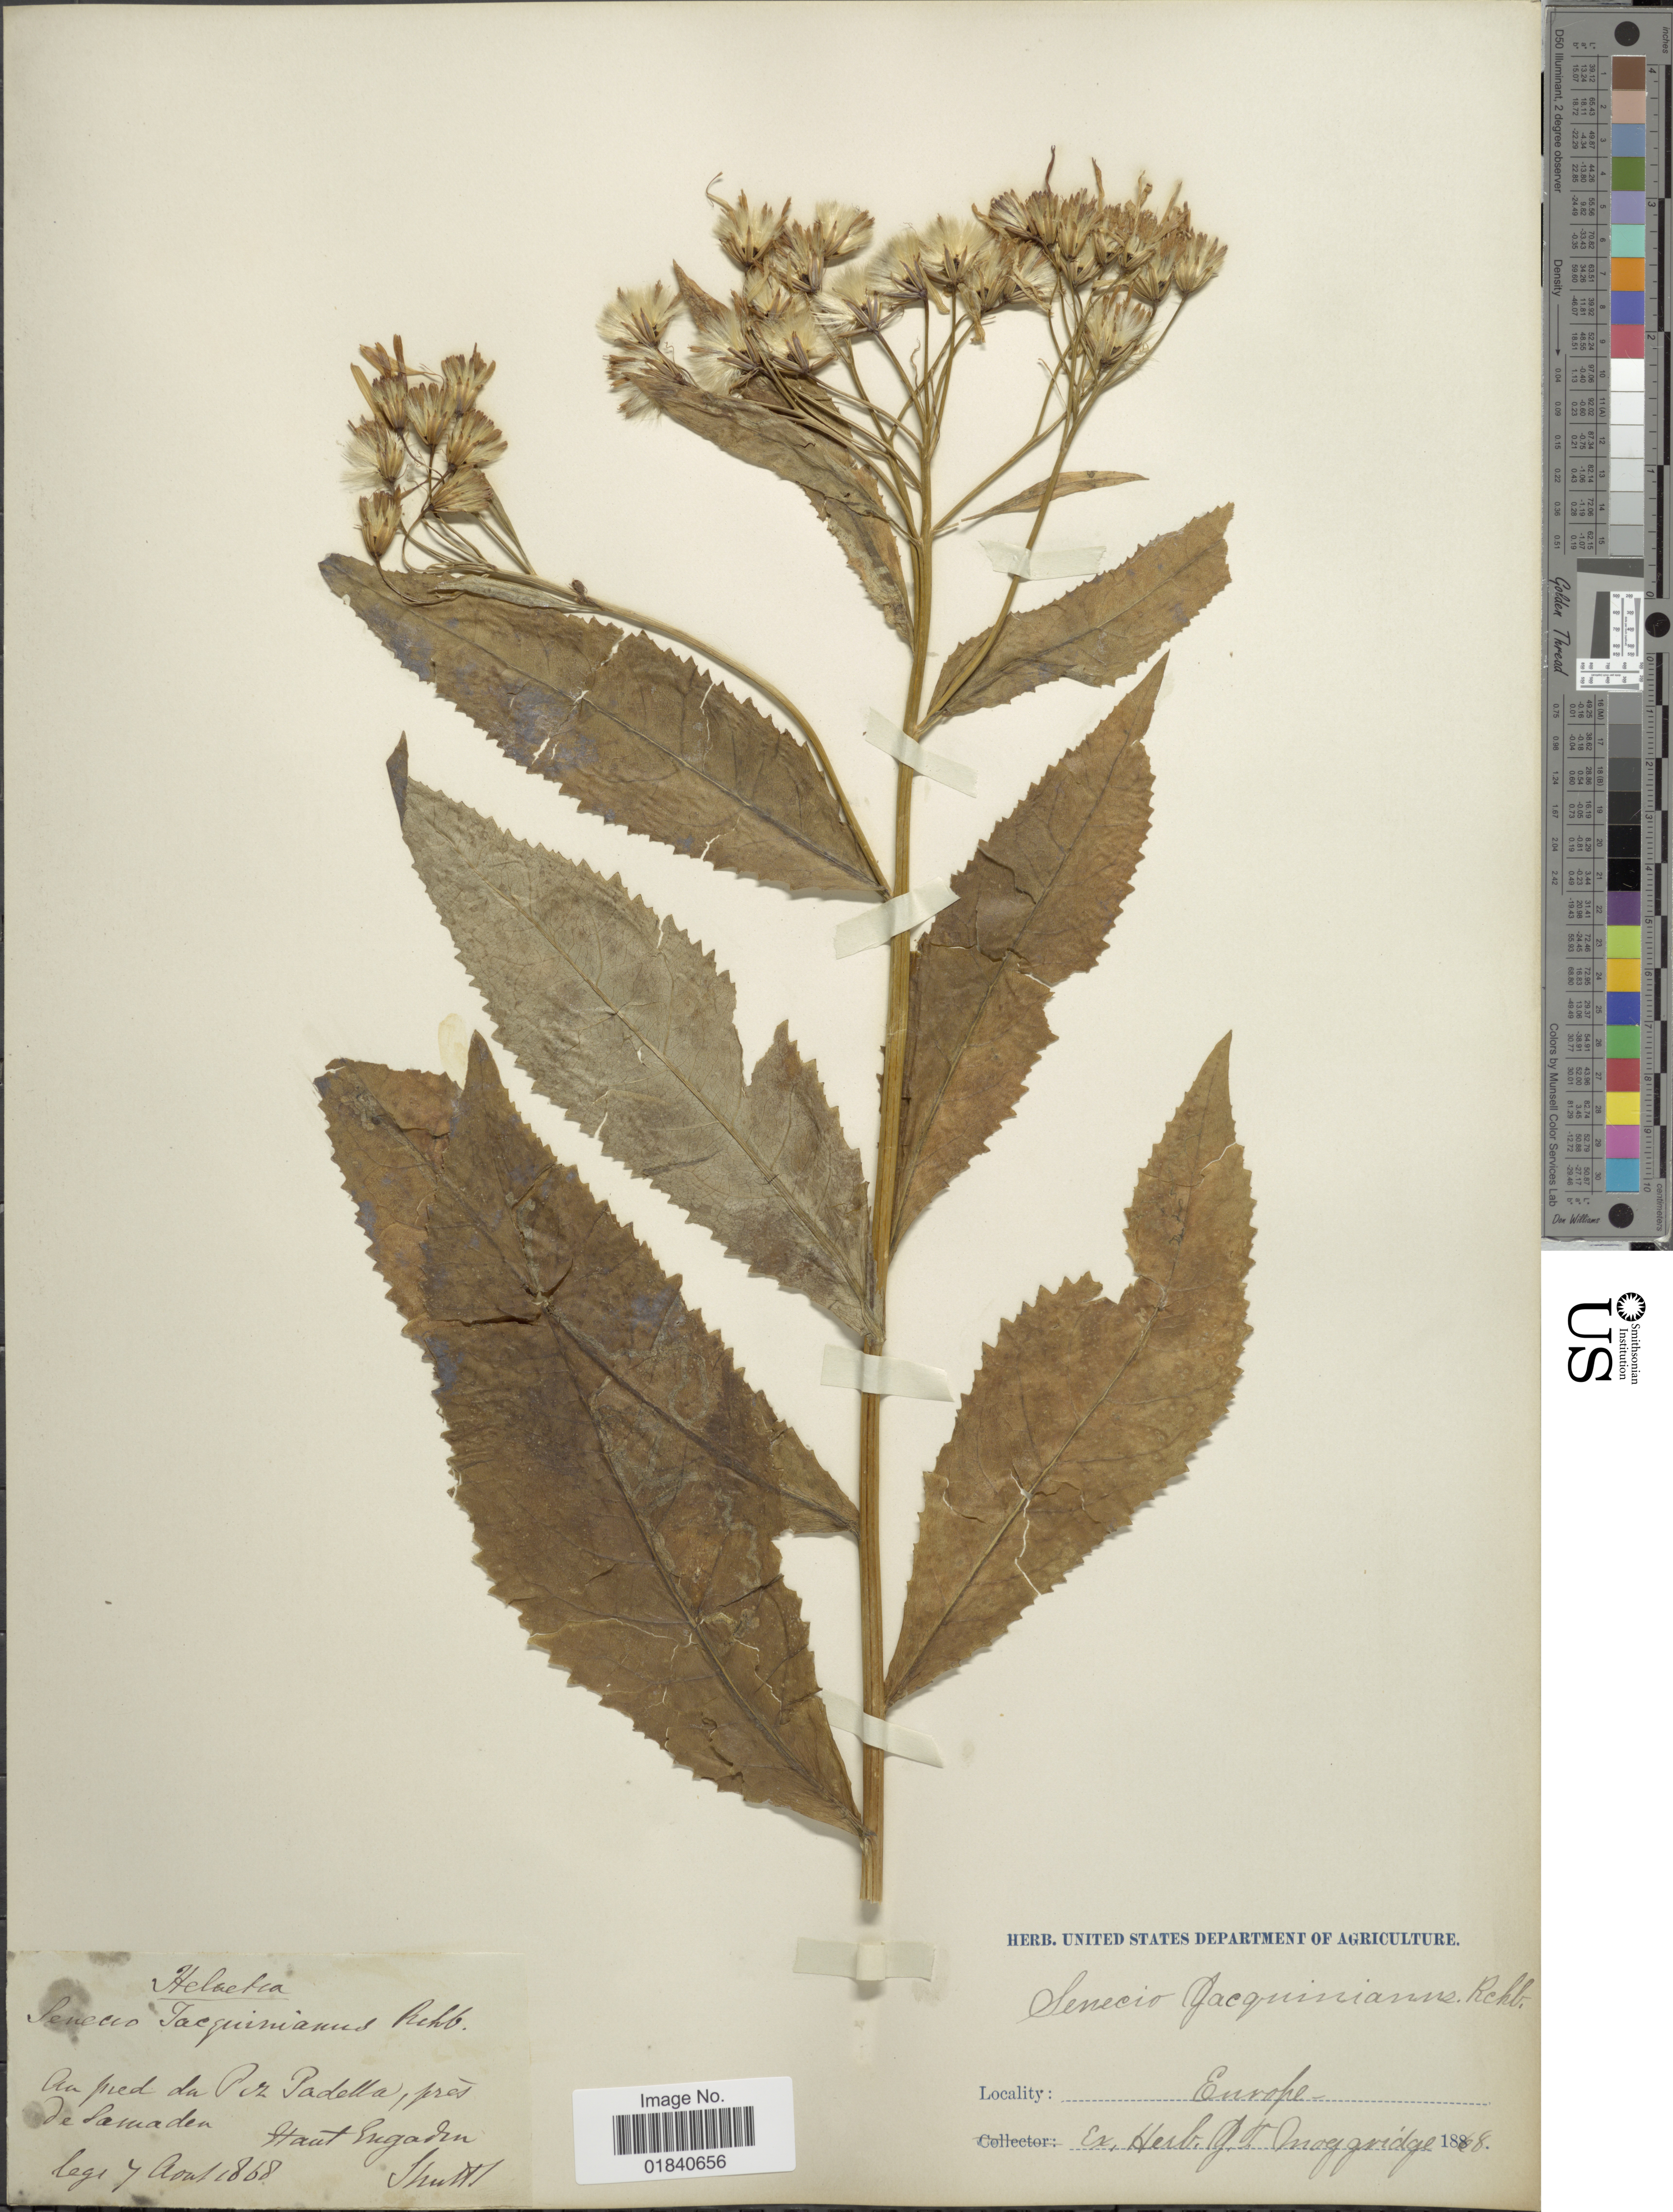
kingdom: Plantae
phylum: Tracheophyta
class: Magnoliopsida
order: Asterales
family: Asteraceae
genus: Senecio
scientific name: Senecio nemorensis subsp. jacquinianus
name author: (Rchb.) Čelak.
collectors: Shutt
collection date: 1868-08-07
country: Switzerland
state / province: Graubunden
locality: An med da Piz Padella, pres de Samedan. Haut Engadin.